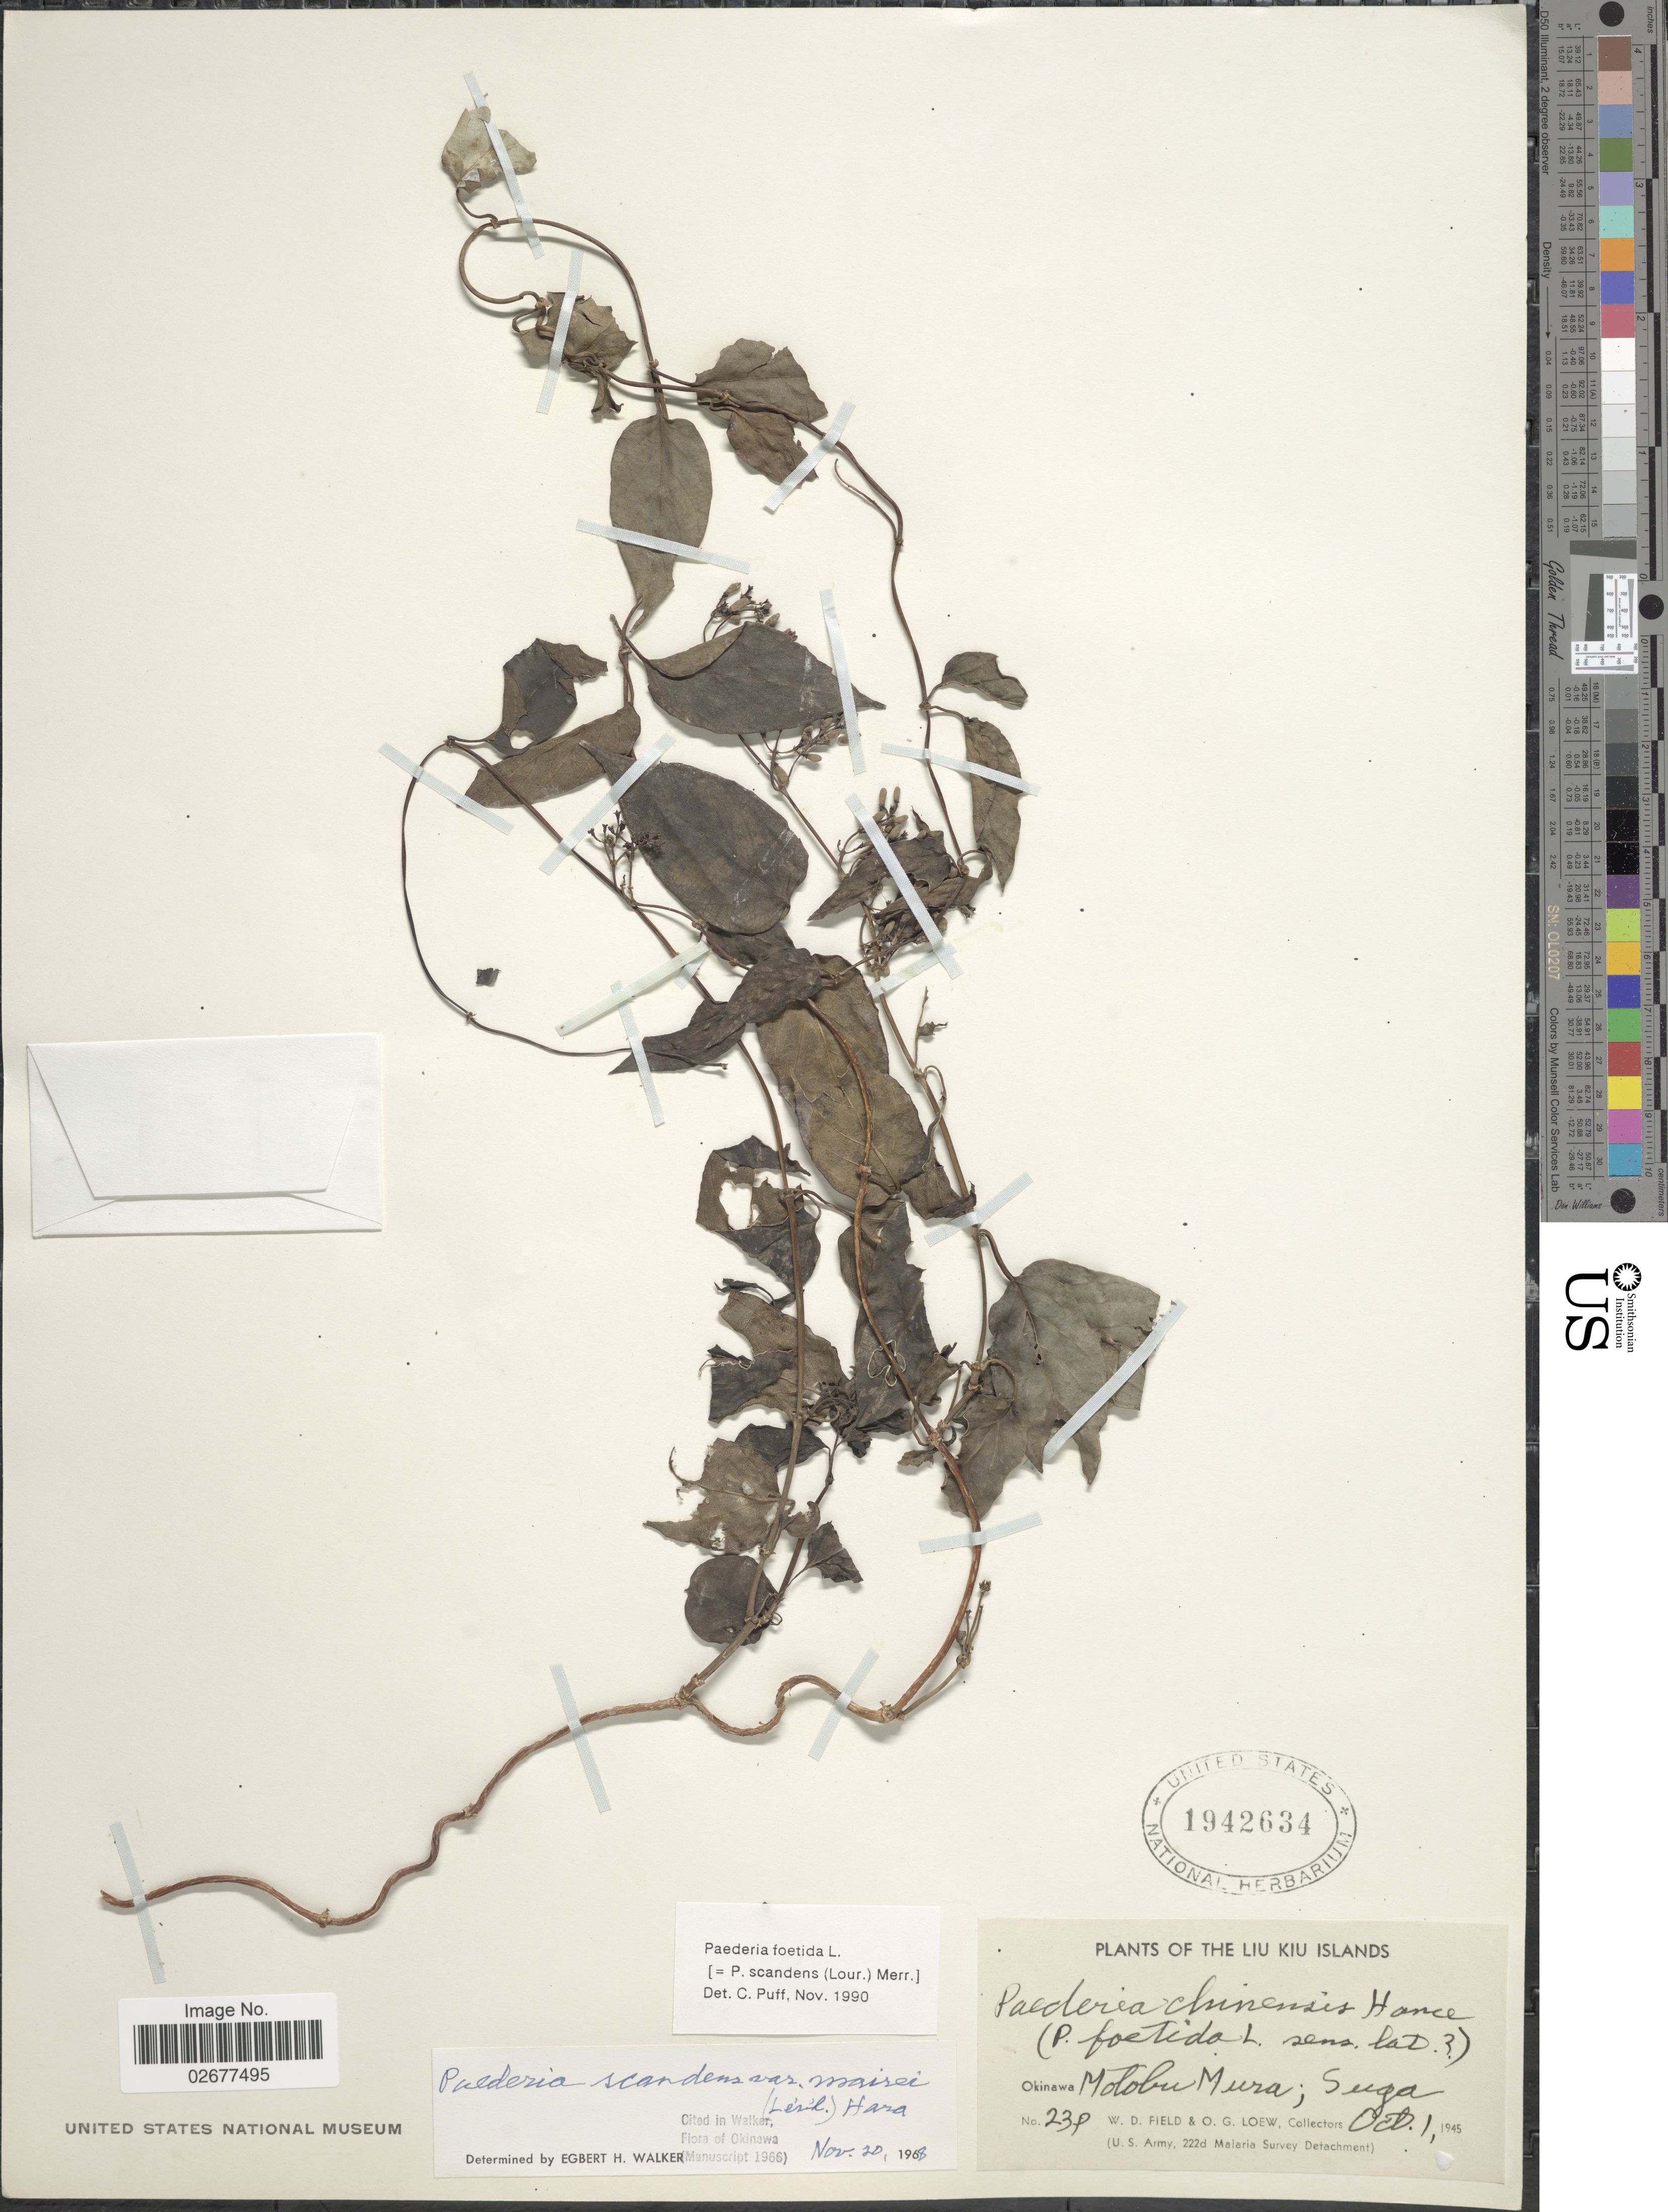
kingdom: Plantae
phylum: Tracheophyta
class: Magnoliopsida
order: Gentianales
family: Rubiaceae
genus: Paederia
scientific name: Paederia foetida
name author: L.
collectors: W. D. Field & O. G. Loew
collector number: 23P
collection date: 1945-10-01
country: Japan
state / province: Okinawa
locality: Liu Kiu Islands. Motobu Mura; Suga.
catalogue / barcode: US 1942634